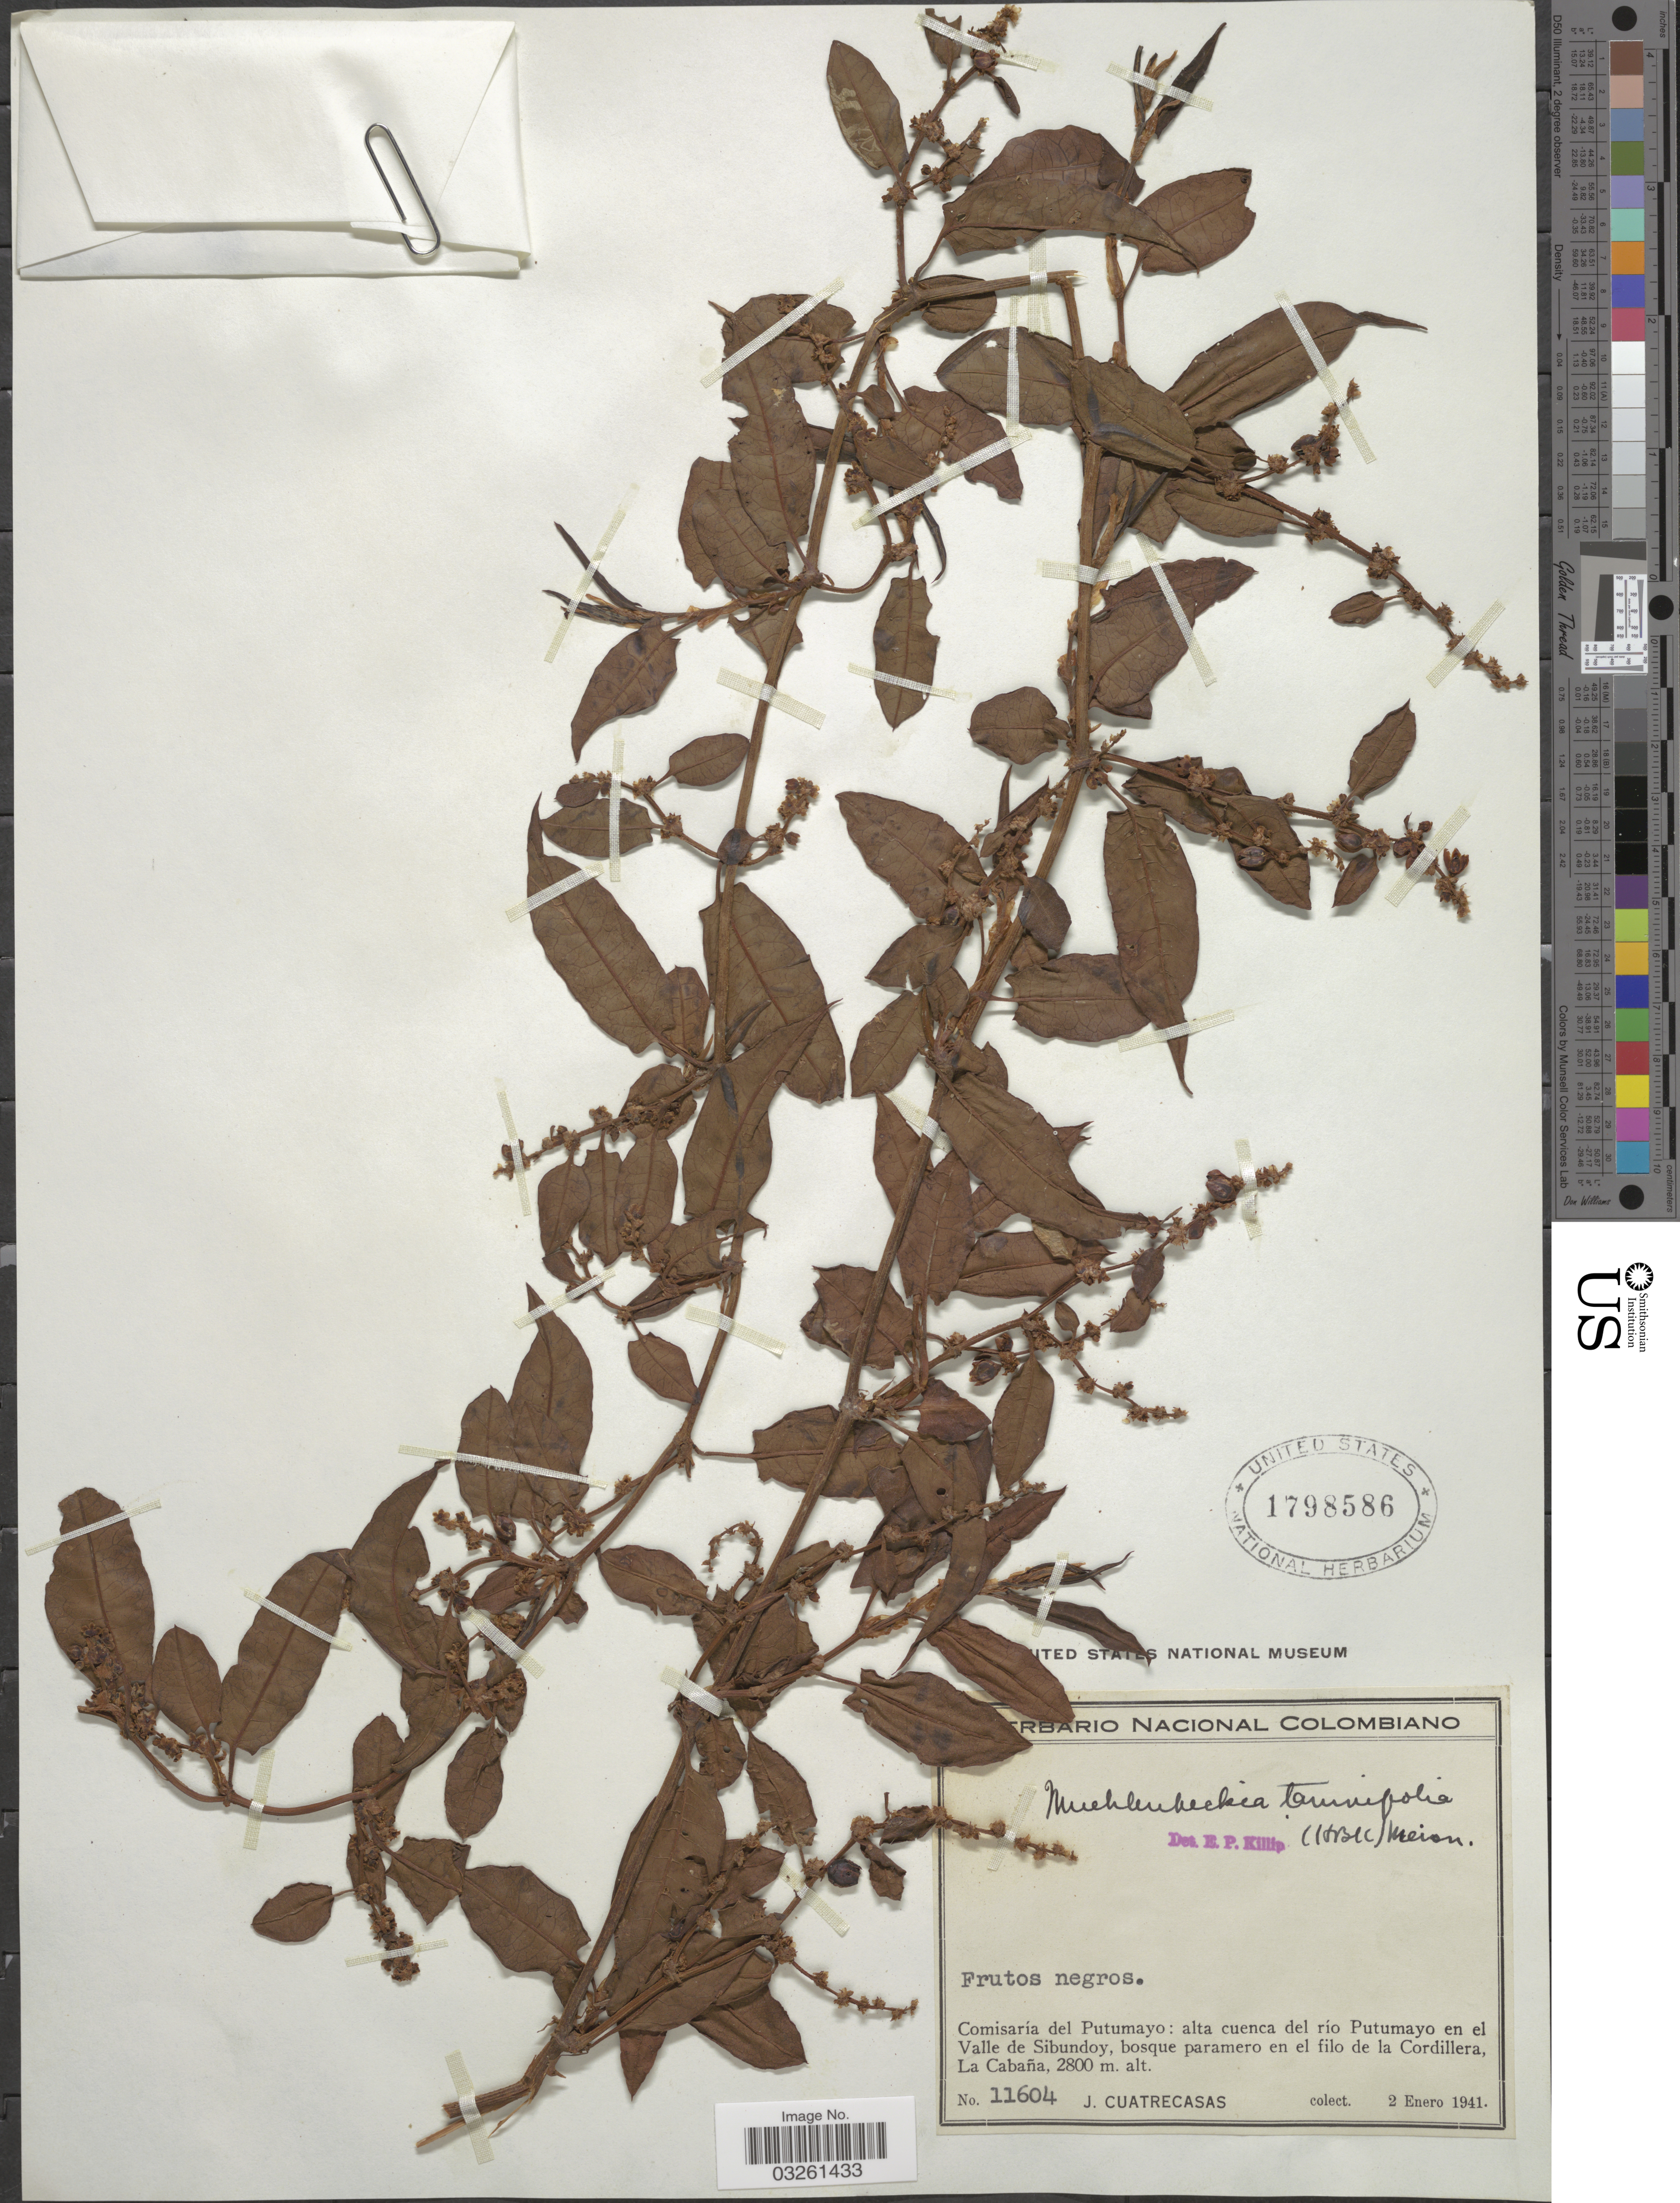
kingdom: Plantae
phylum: Tracheophyta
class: Magnoliopsida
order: Caryophyllales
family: Polygonaceae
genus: Muehlenbeckia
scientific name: Muehlenbeckia tamnifolia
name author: (Kunth) Meisn.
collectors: J. Cuatrecasas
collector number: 11604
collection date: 1941-01-02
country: Colombia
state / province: Putumayo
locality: Comisaría del Putumayo: alta cuenca del río Putumayo en el Valle de Sibundoy, bosque paramero en el filo de la Cordillera, La Cabaña.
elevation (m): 2800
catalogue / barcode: US 1798586